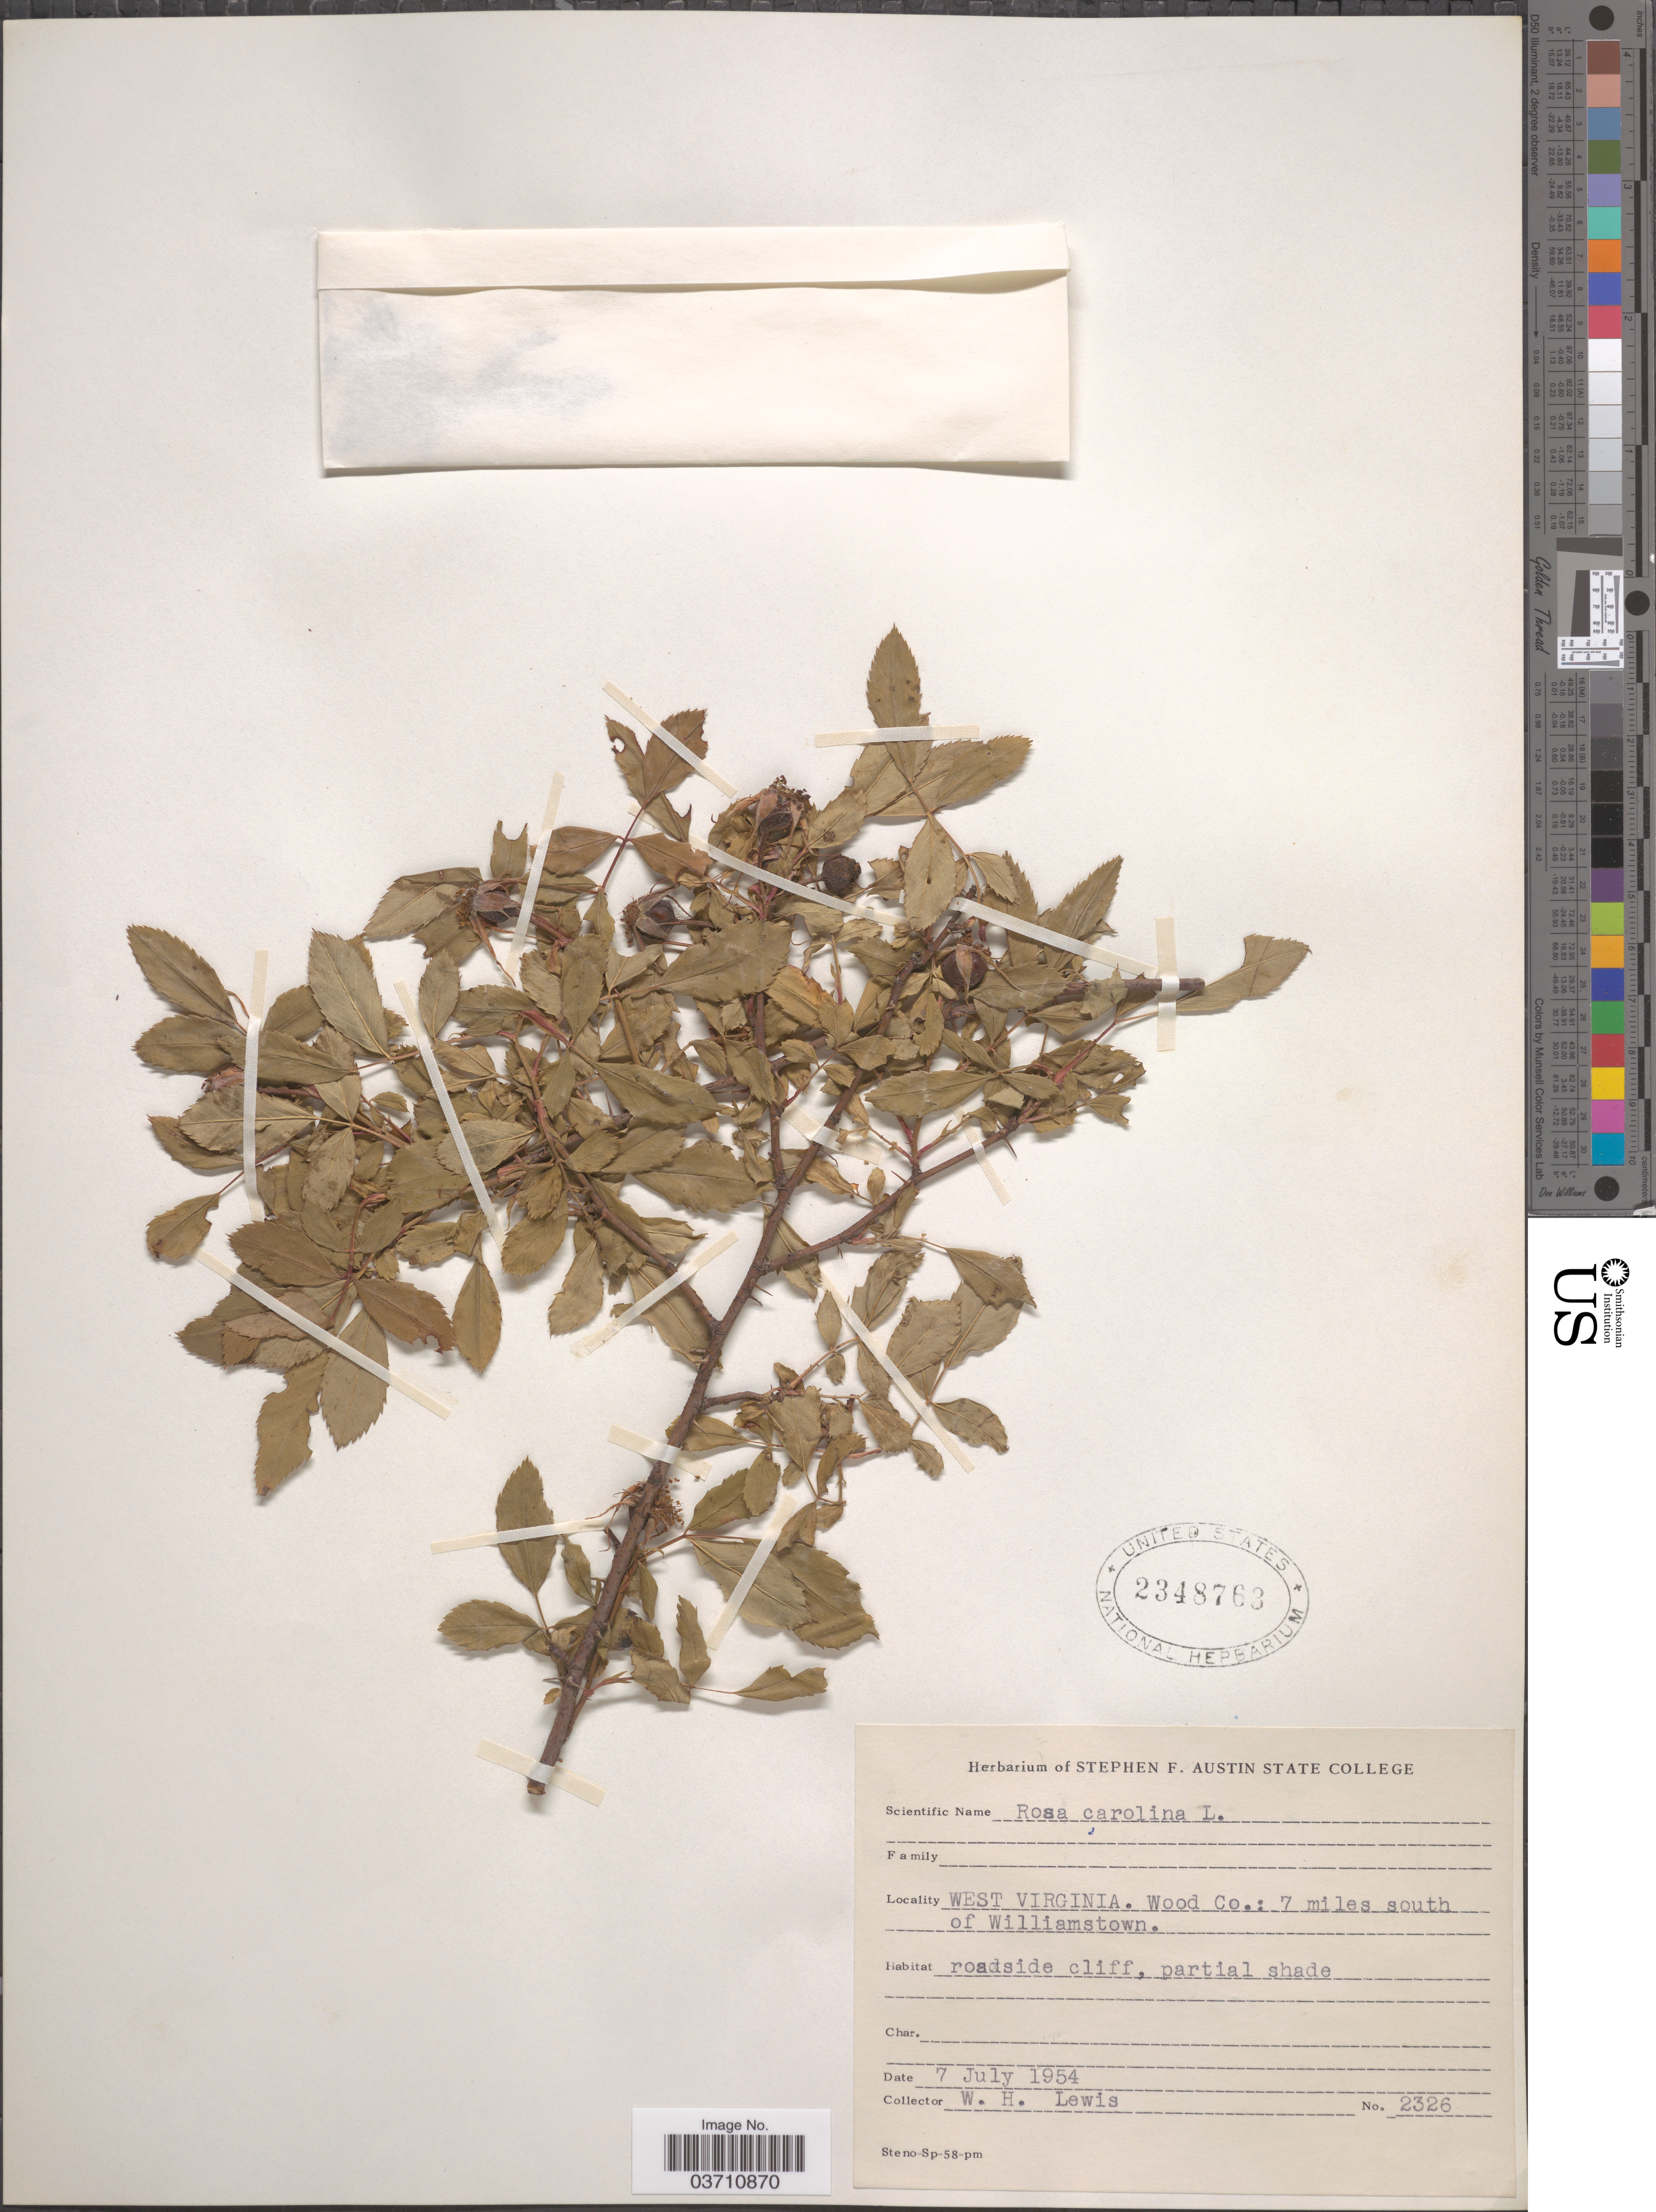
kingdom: Plantae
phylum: Tracheophyta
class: Magnoliopsida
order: Rosales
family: Rosaceae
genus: Rosa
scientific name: Rosa carolina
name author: L.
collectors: W. H. Lewis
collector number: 2326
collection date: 1954-07-07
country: United States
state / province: West Virginia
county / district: Wood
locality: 7 miles S of Williamstown.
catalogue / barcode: US 2348763